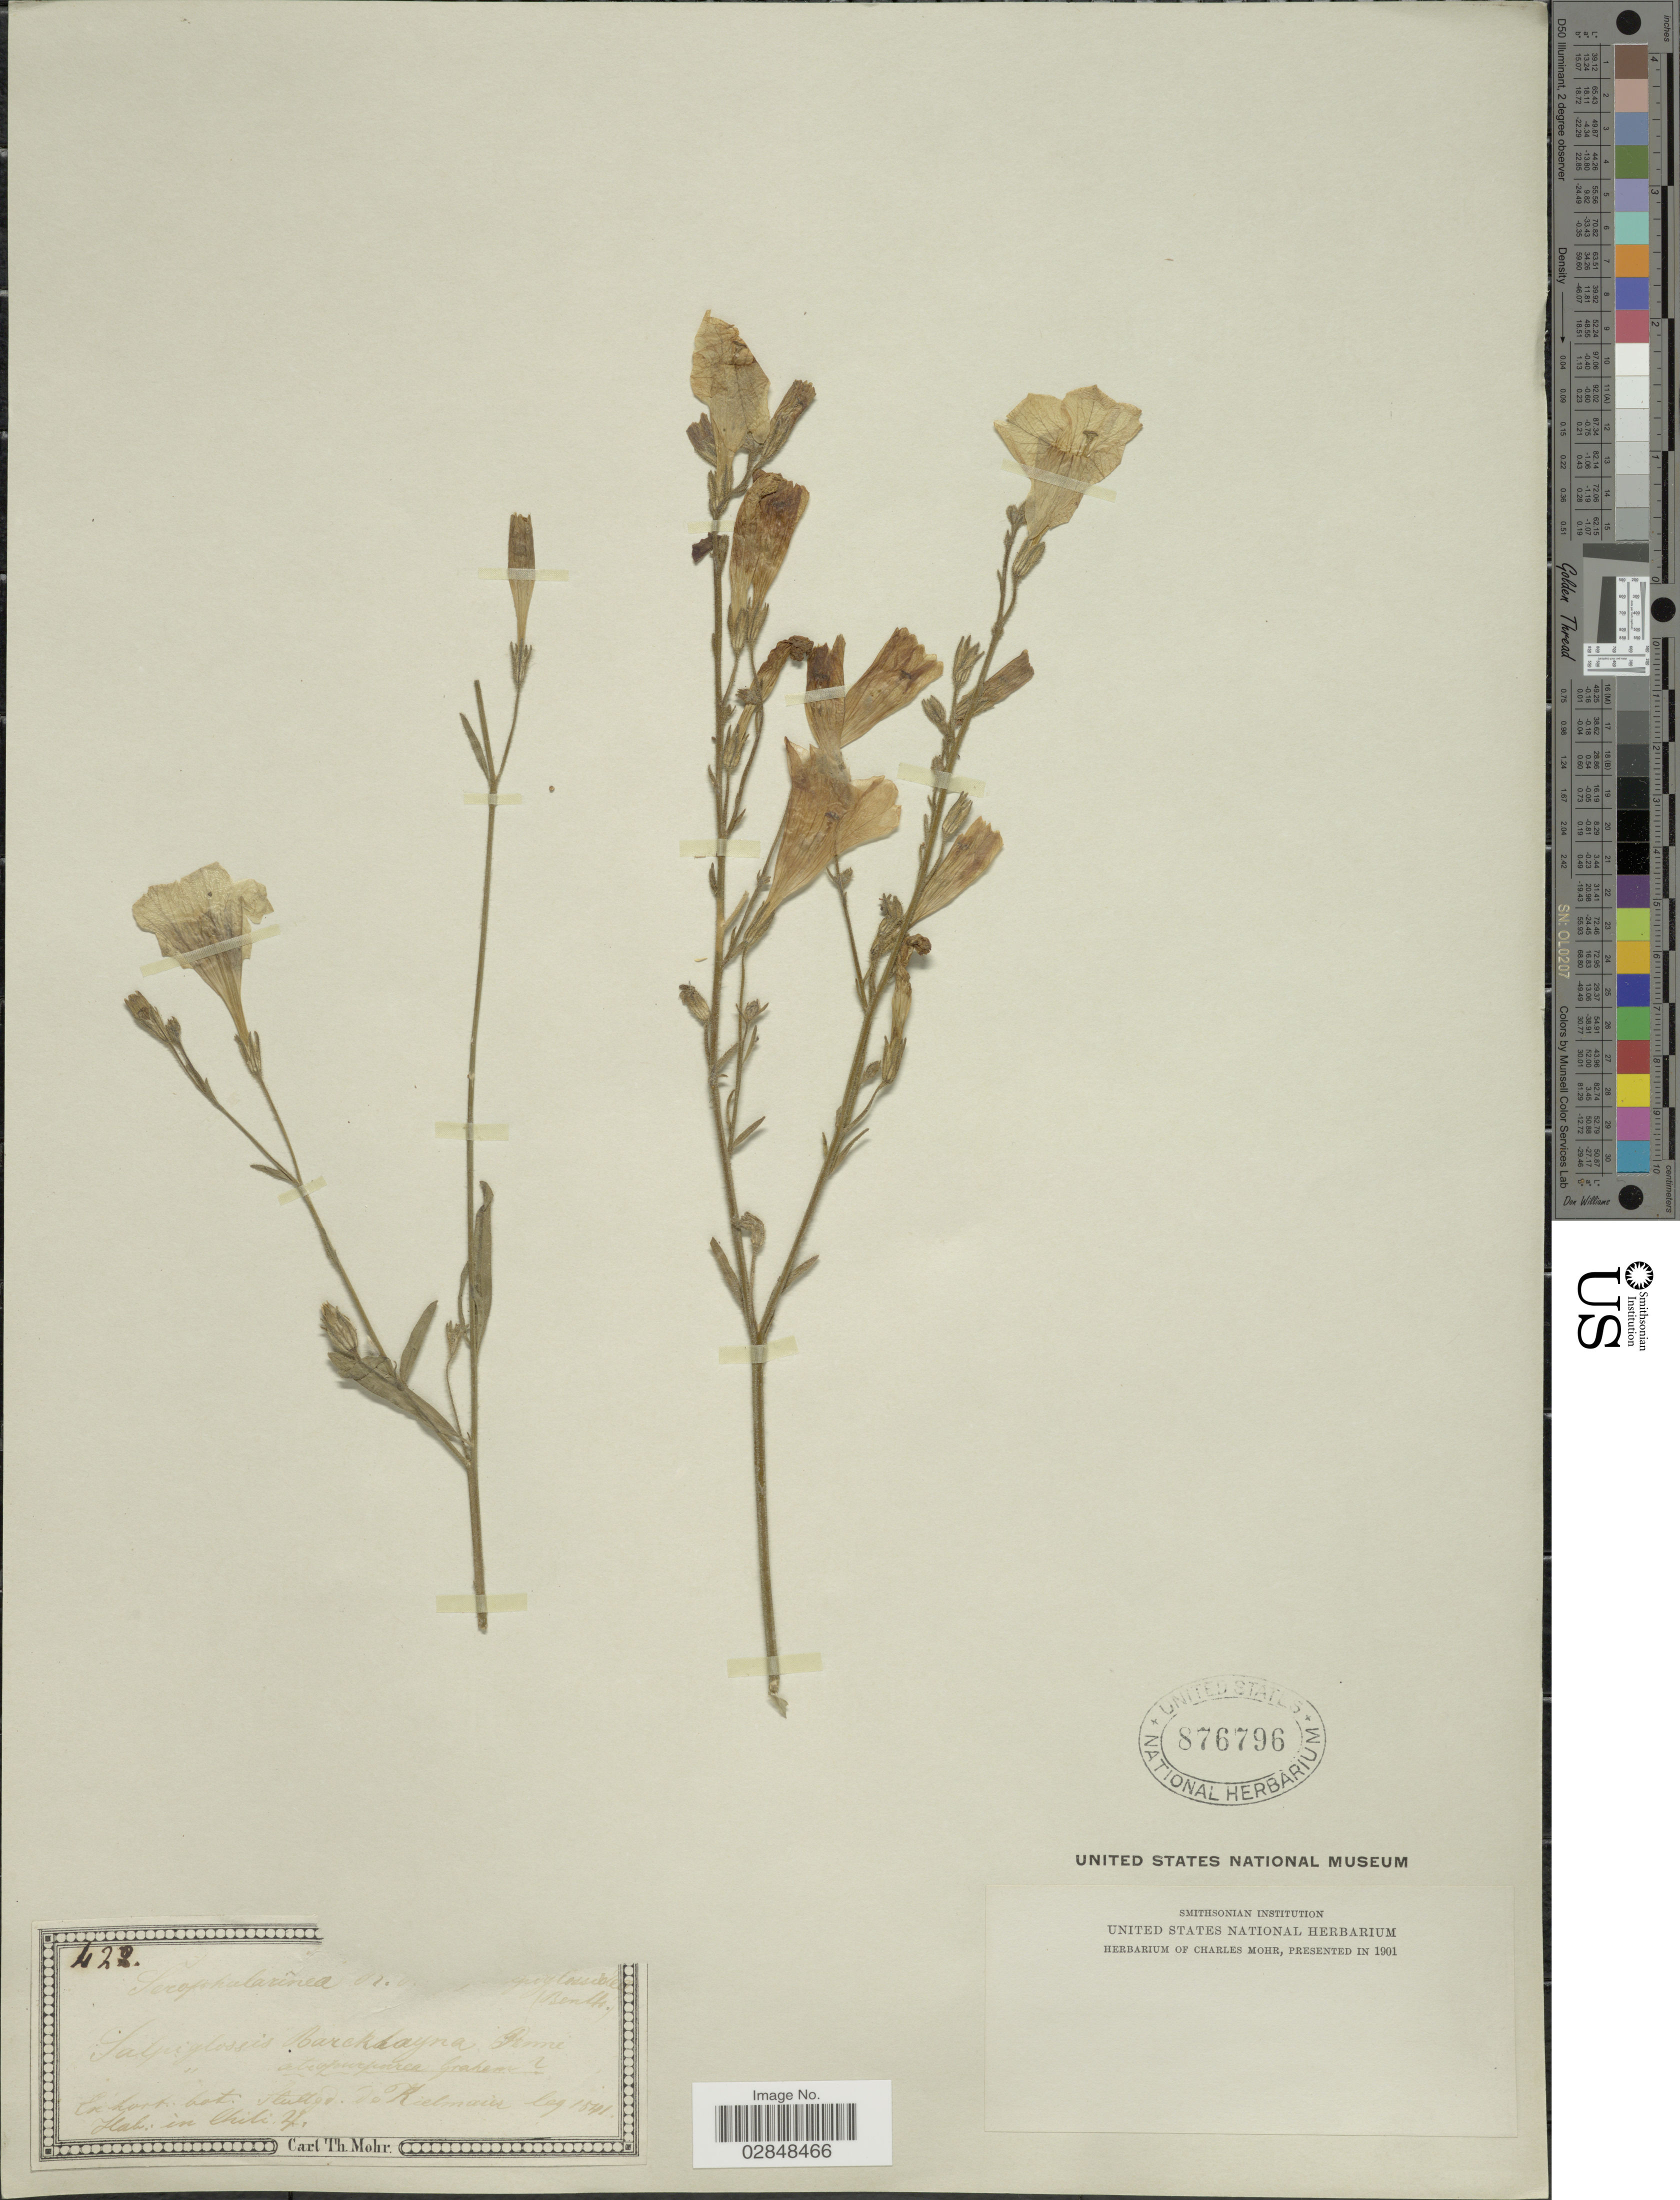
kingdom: Plantae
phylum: Tracheophyta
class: Magnoliopsida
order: Solanales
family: Solanaceae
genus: Salpiglossis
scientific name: Salpiglossis sinuata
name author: Ruiz & Pav.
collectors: Kielmaier, --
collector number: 1541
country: Chile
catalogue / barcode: US 876796